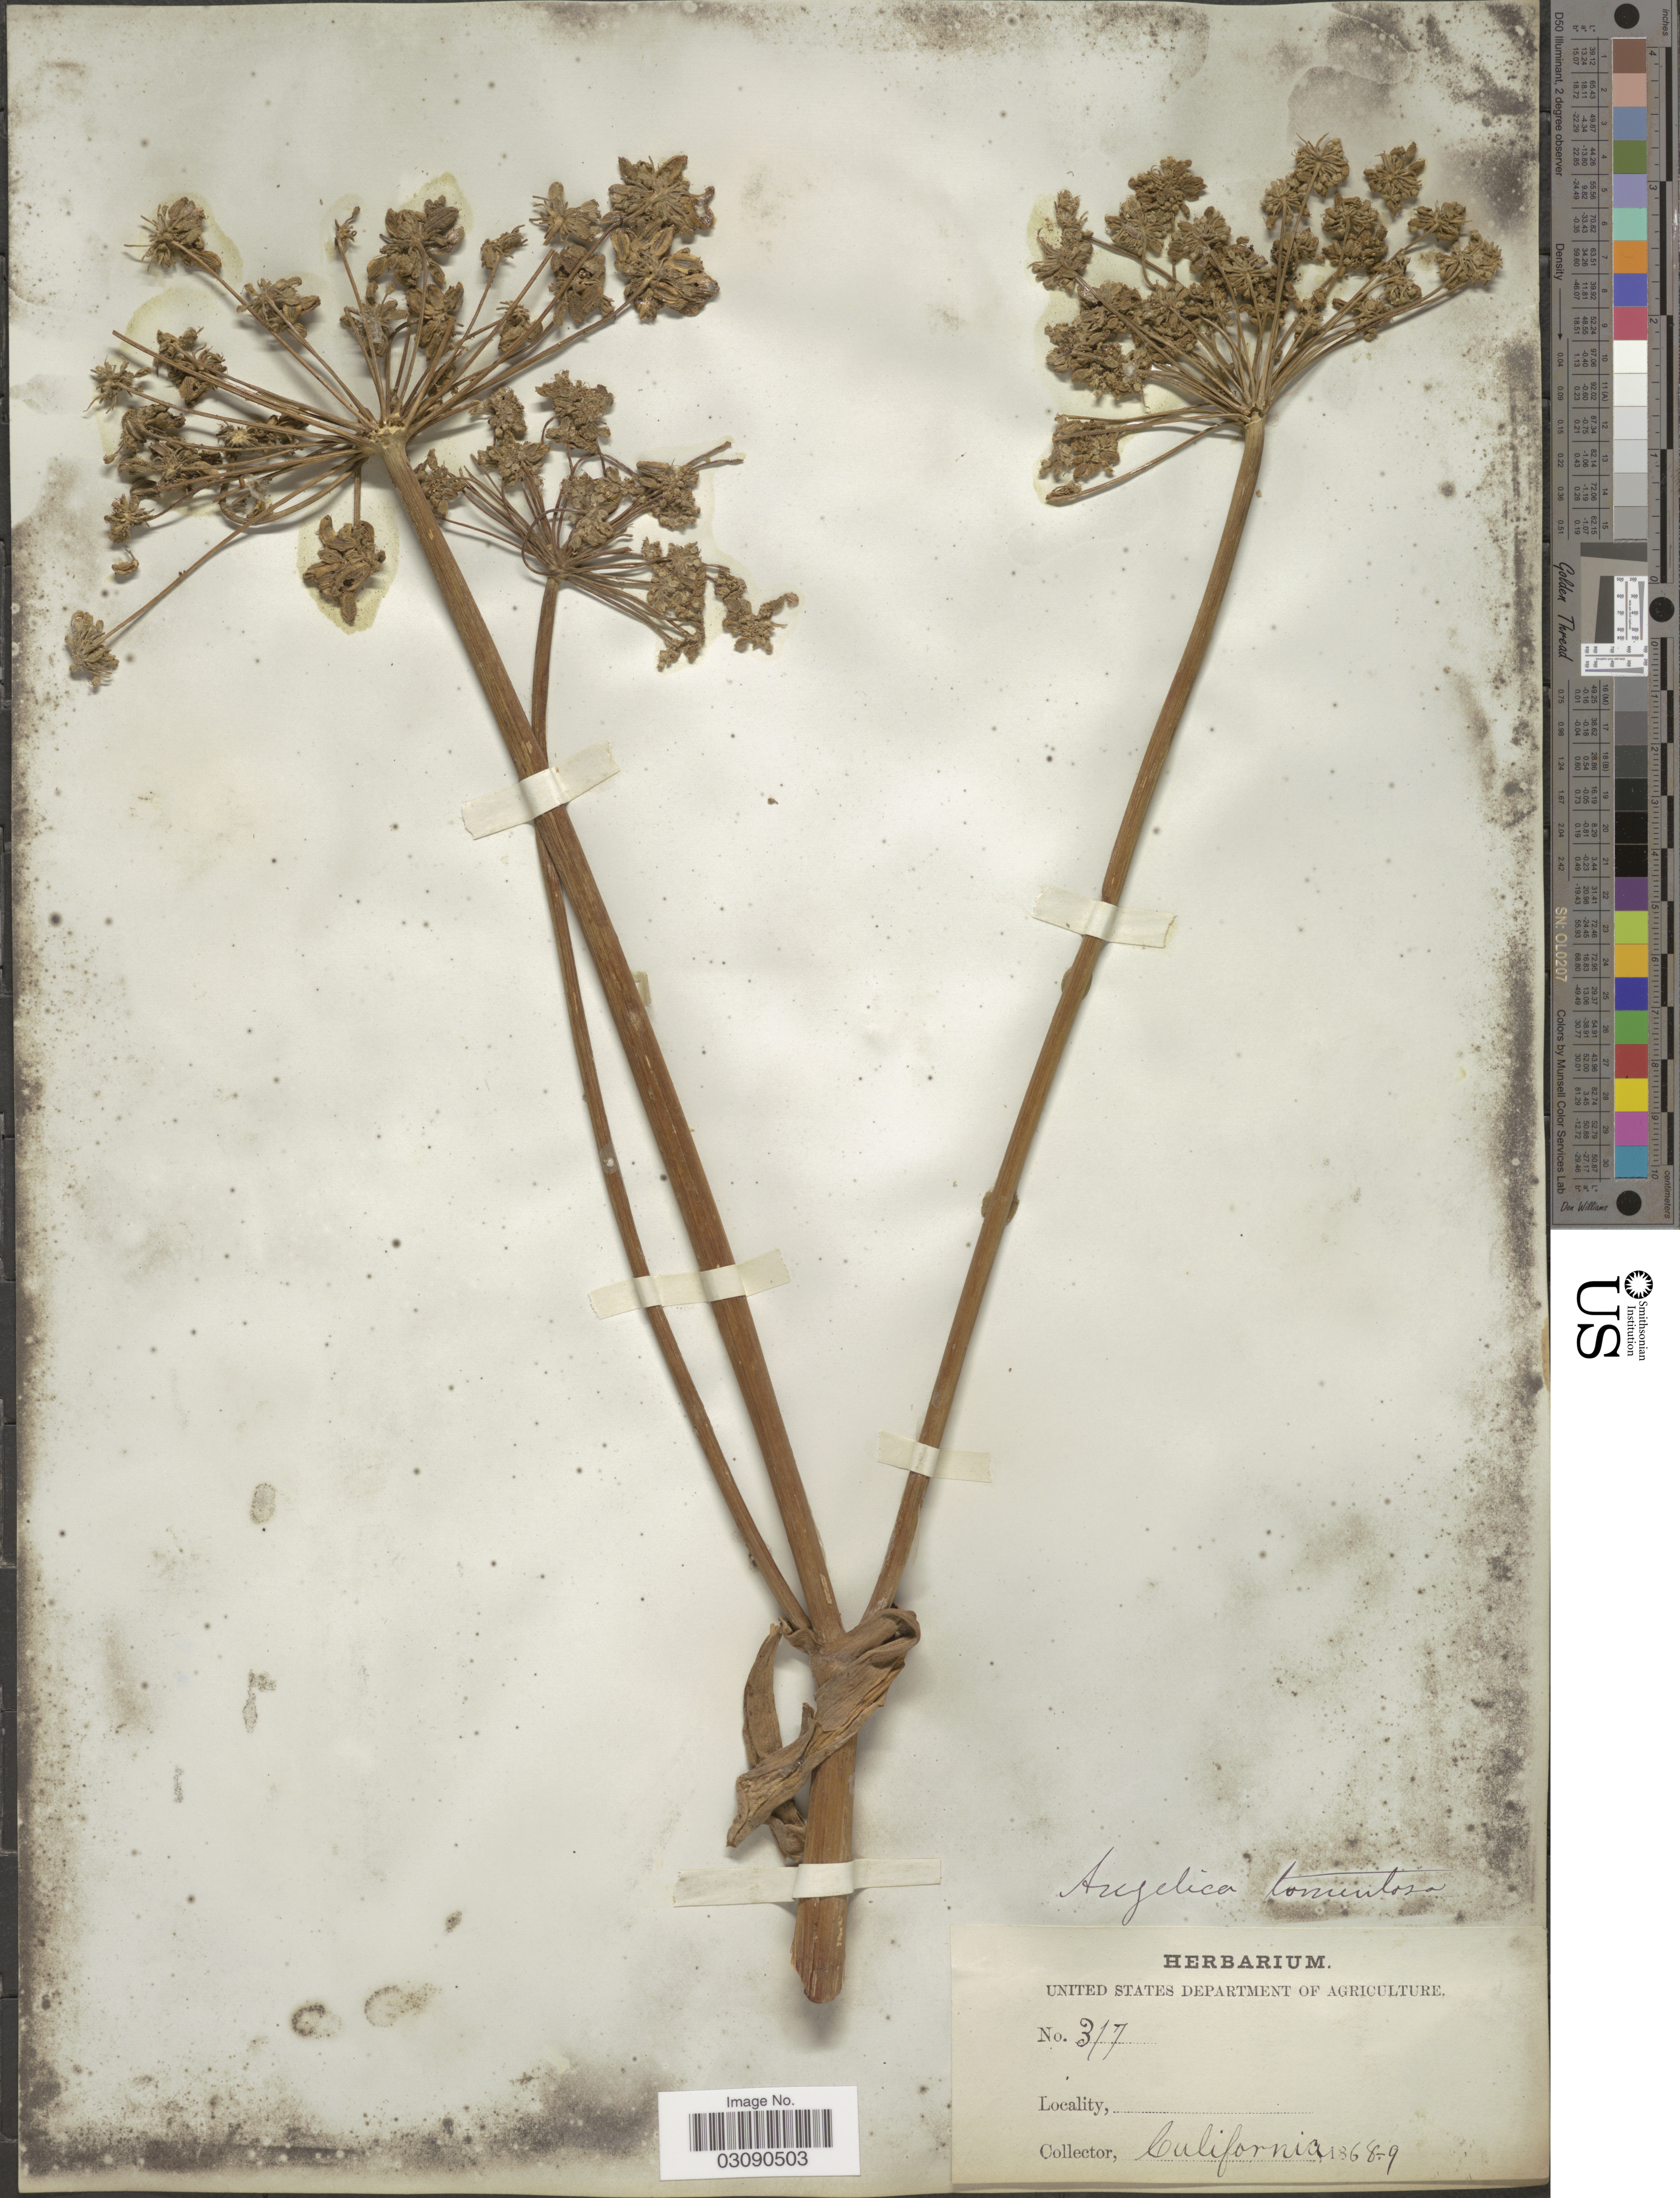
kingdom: Plantae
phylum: Tracheophyta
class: Magnoliopsida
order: Apiales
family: Apiaceae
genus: Angelica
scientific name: Angelica tomentosa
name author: S. Watson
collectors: ex herb. U. S. Department of Agriculture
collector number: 317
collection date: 1868/1869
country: United States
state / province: California